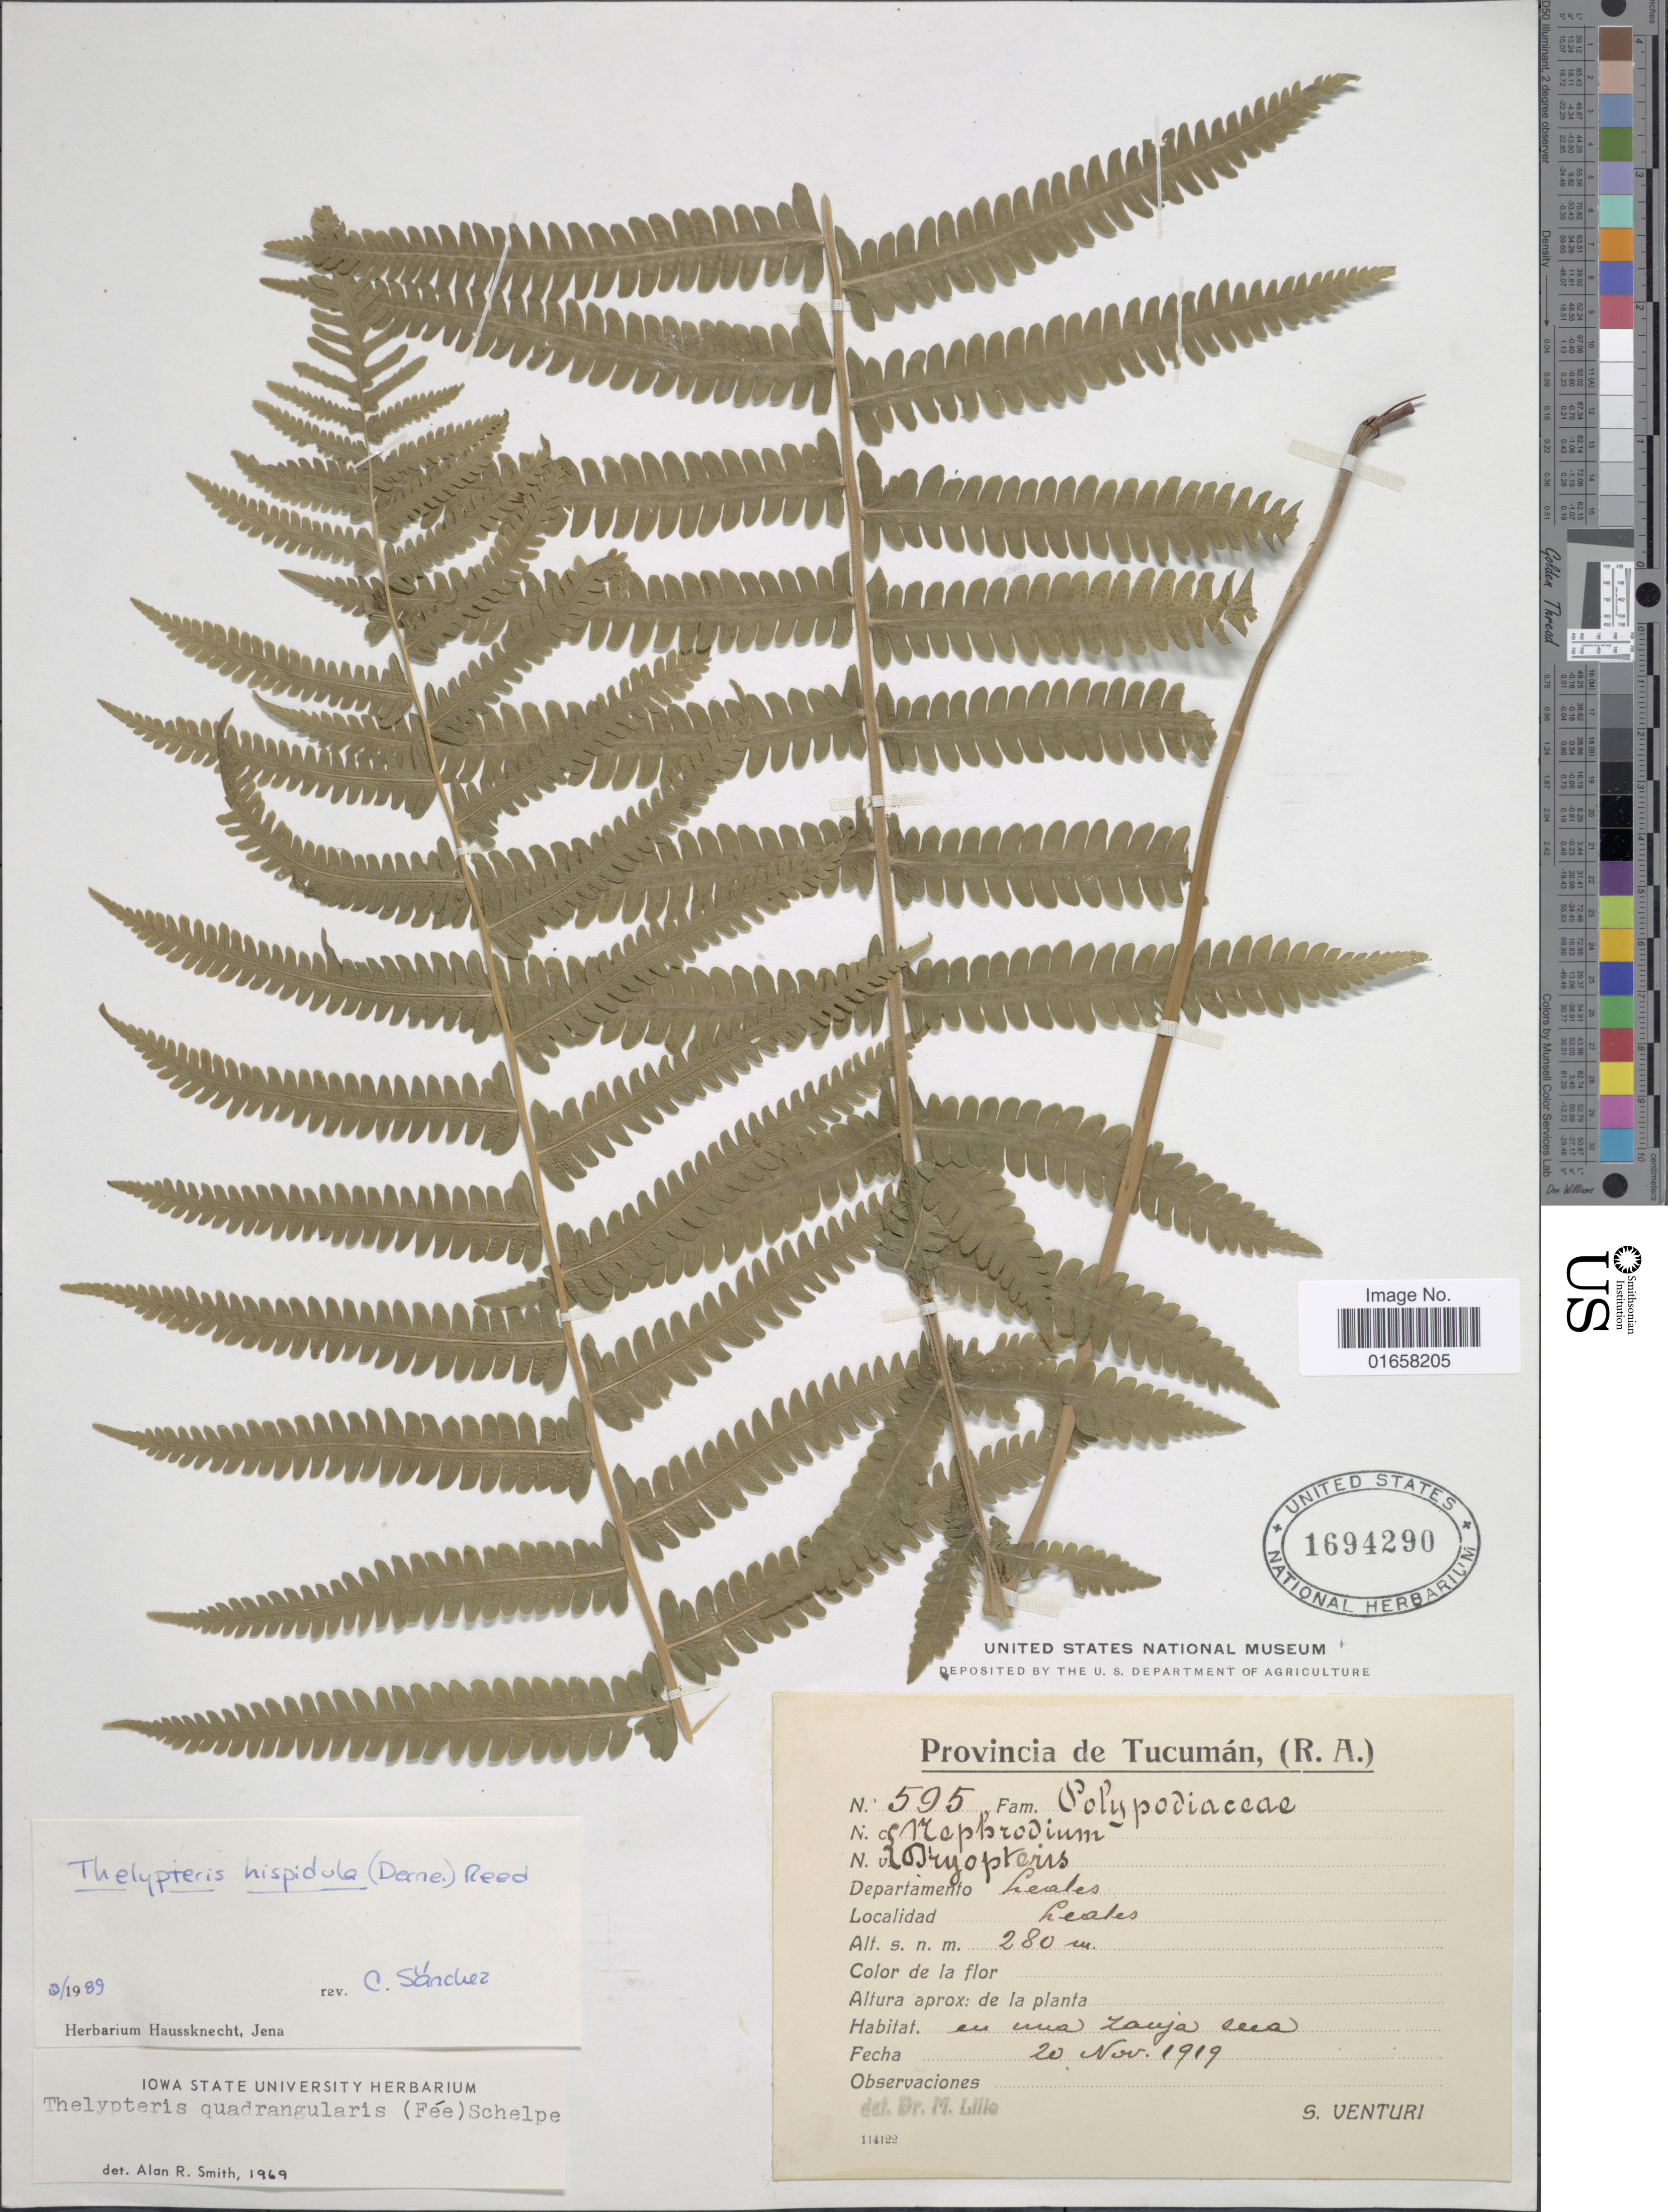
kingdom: Plantae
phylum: Tracheophyta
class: Polypodiopsida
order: Polypodiales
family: Thelypteridaceae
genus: Christella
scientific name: Christella hispidula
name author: (Decne.) Holttum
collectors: S. Venturi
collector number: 595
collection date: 1919-11-20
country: Argentina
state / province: Tucuman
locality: Departamento Leates R. A.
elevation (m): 280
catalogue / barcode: US 1694290